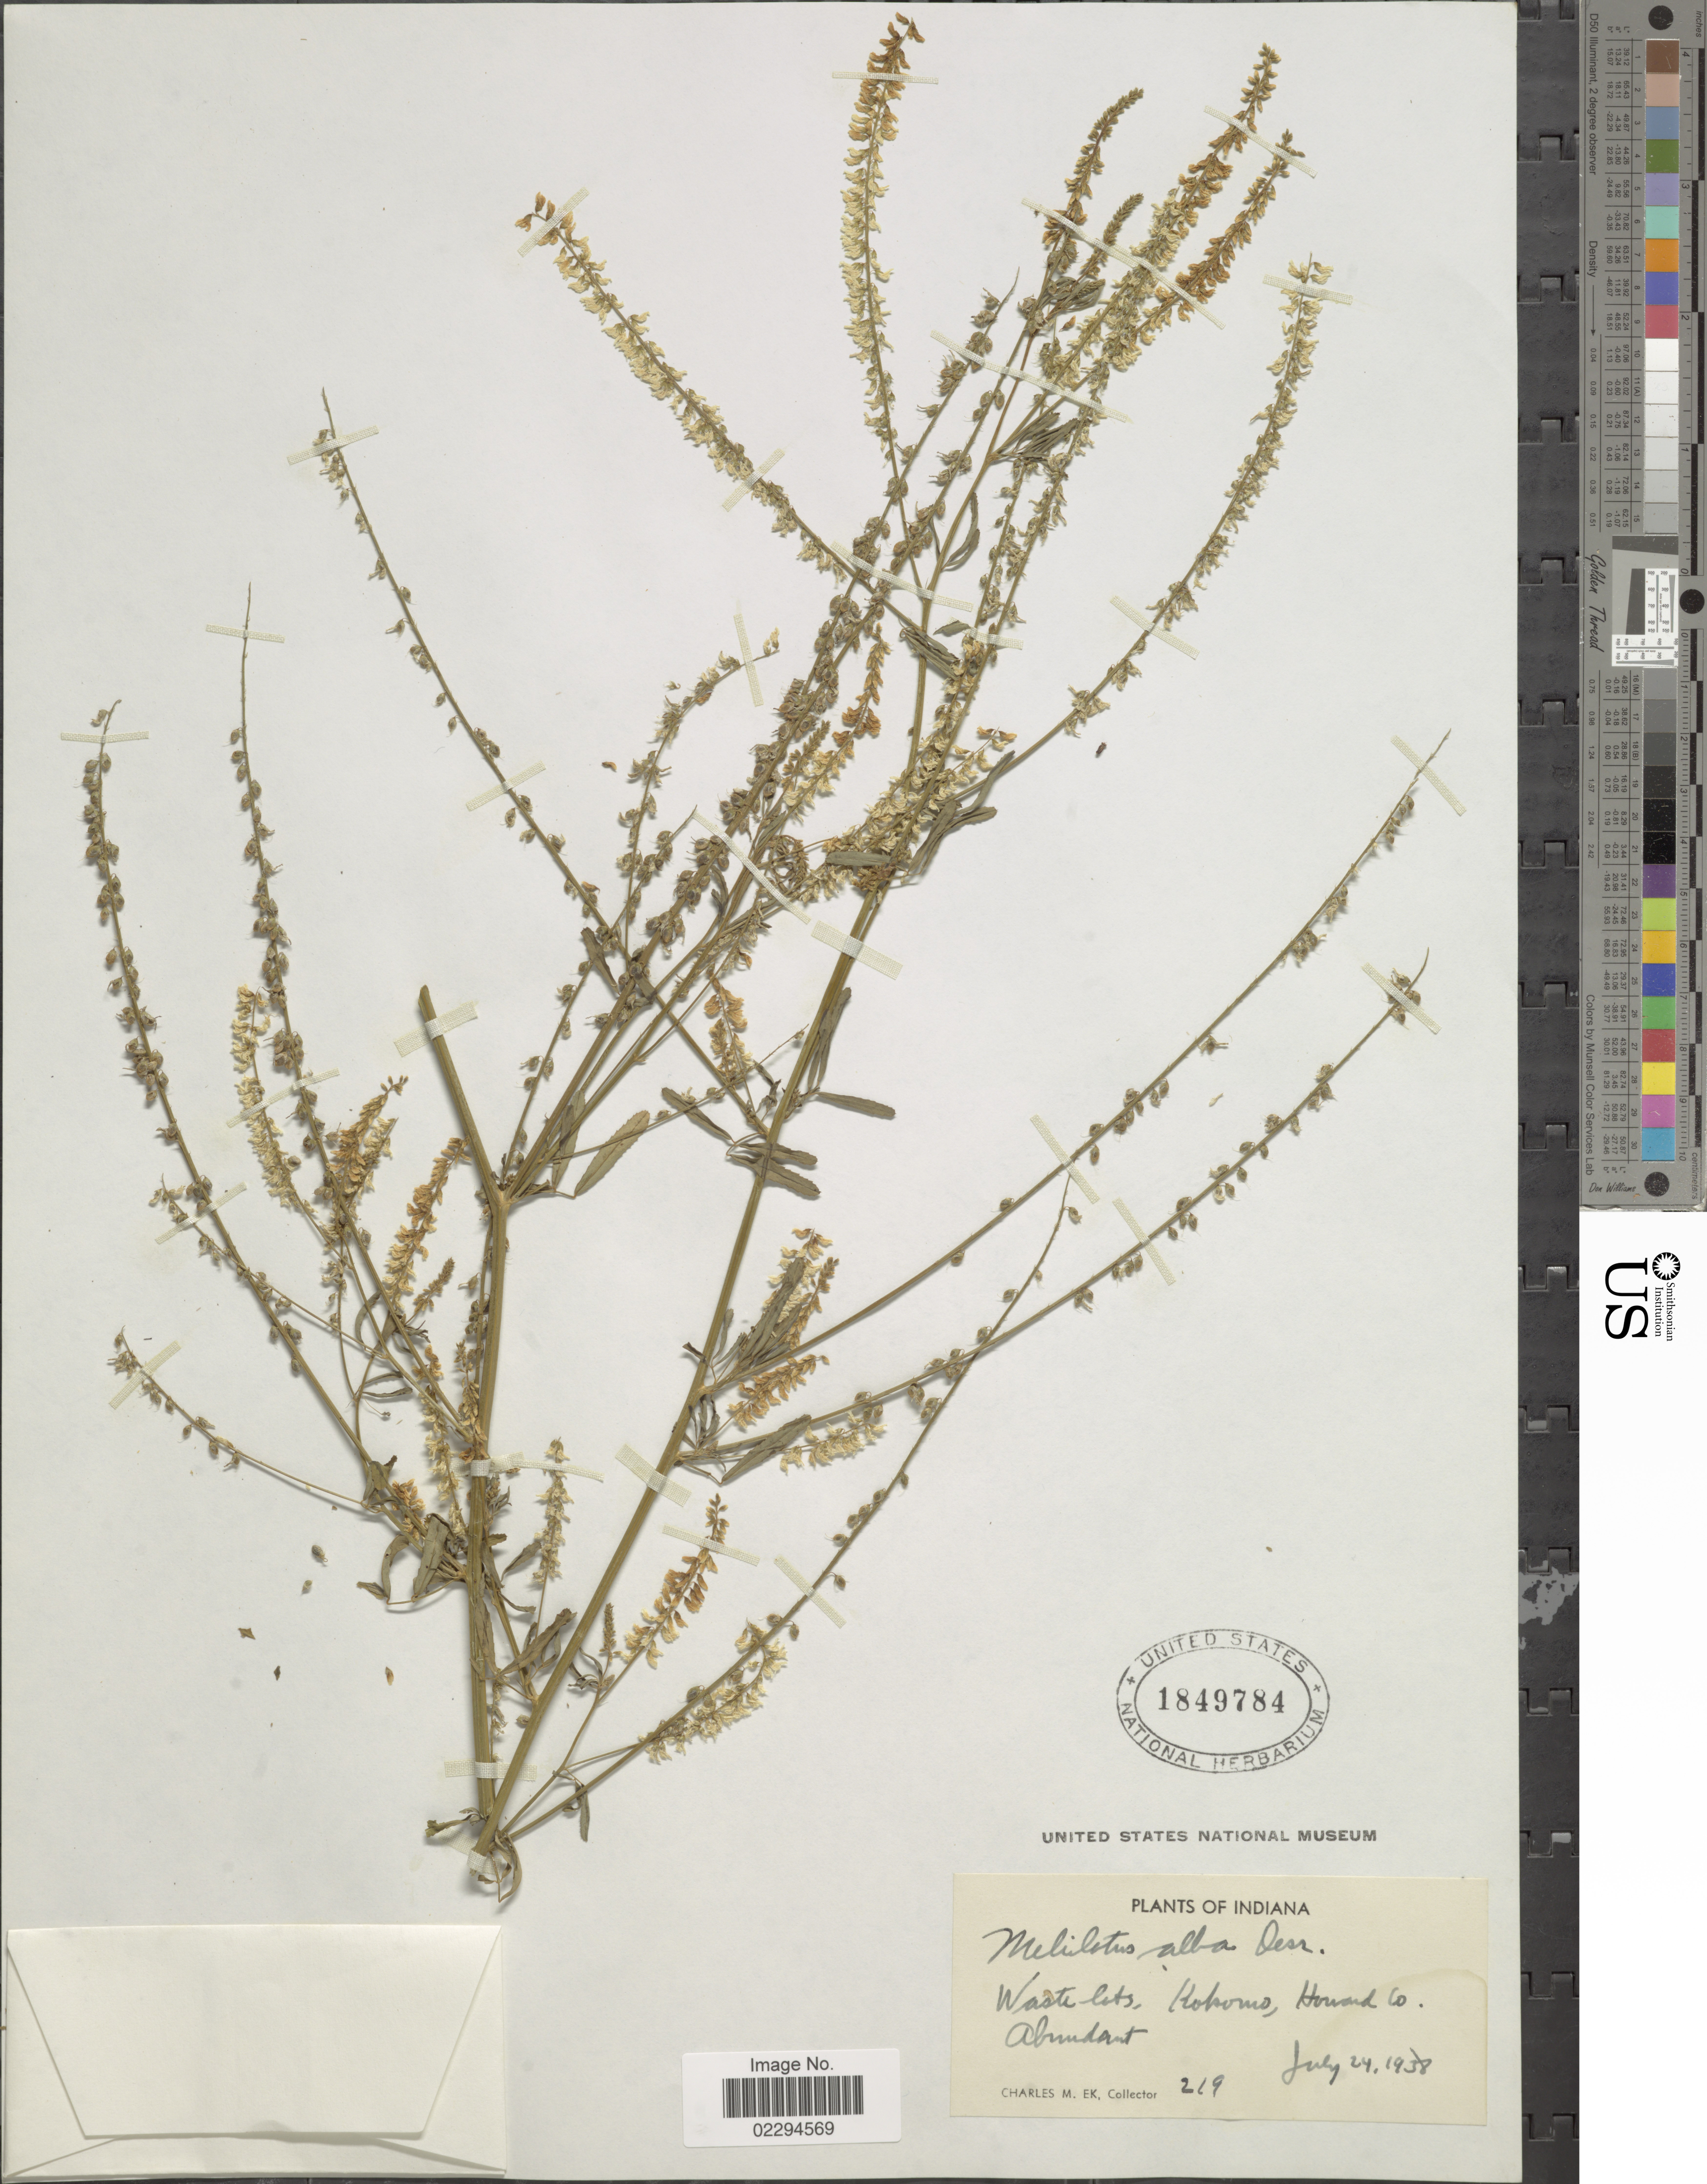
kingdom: Plantae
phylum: Tracheophyta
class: Magnoliopsida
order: Fabales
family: Fabaceae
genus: Melilotus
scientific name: Melilotus albus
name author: Medik.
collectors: C. Ek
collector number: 219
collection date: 1958-07-24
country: United States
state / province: Indiana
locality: Kokomo, Howard Co.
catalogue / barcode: US 1849784